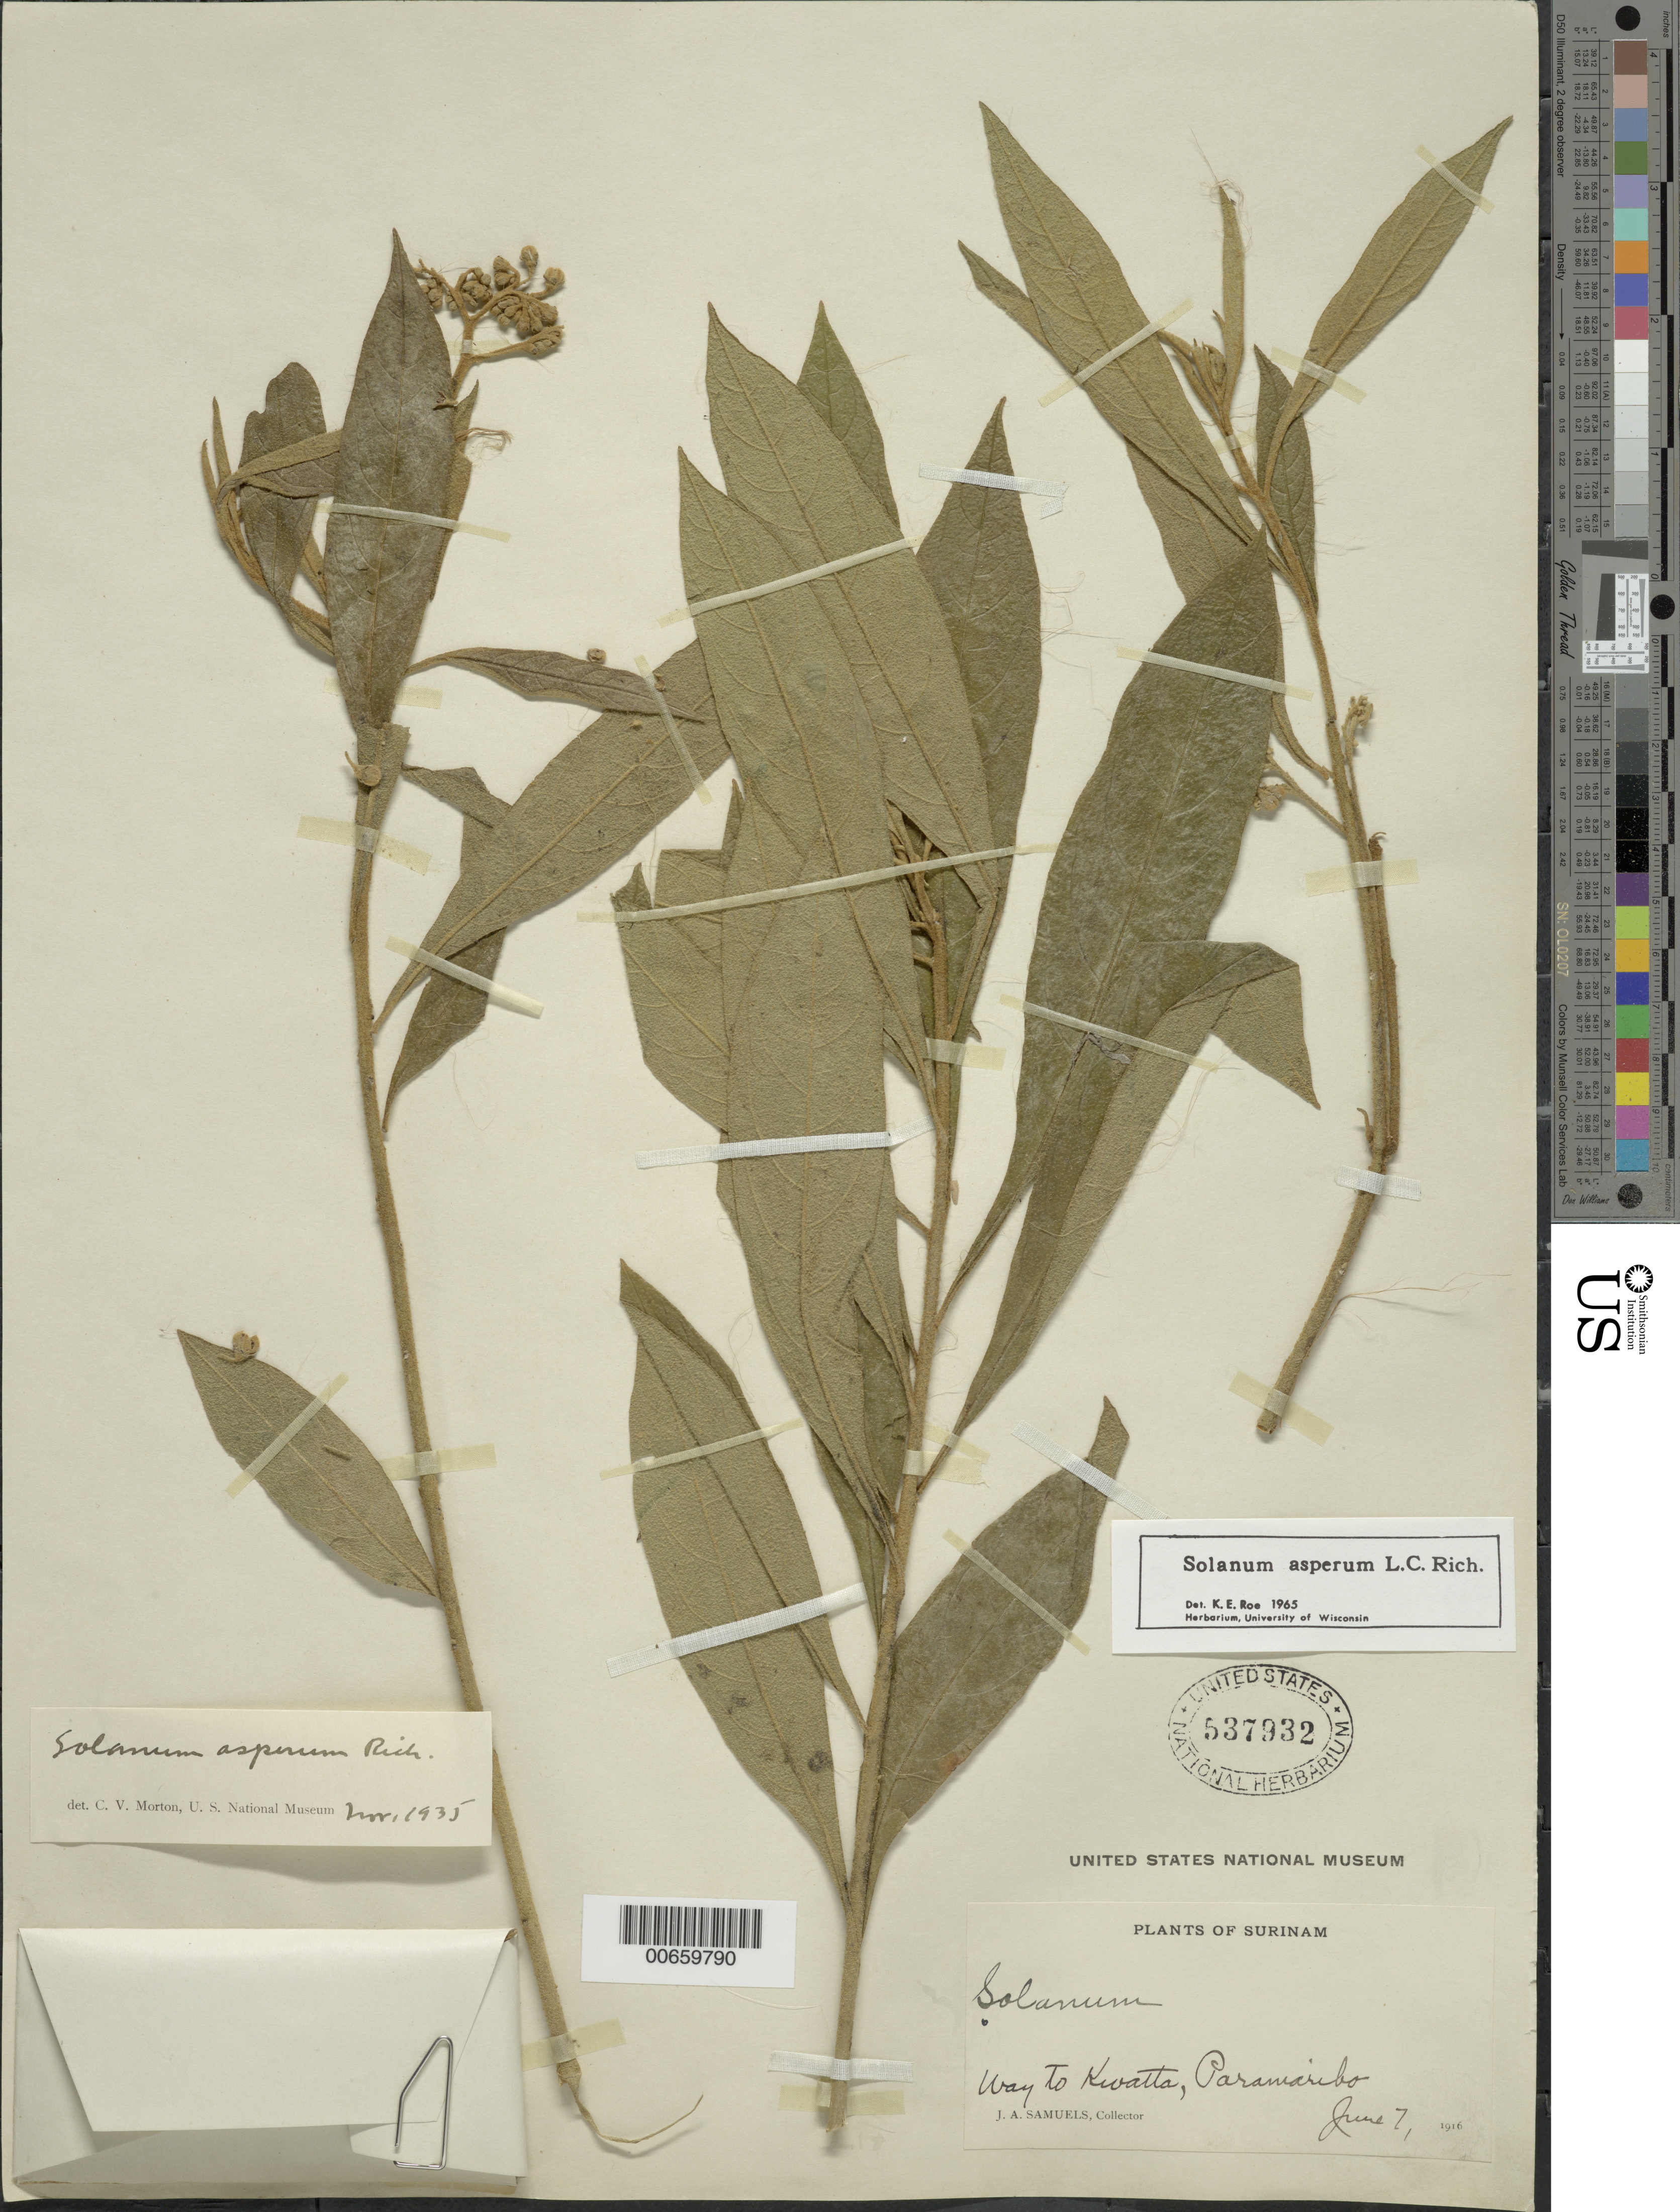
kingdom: Plantae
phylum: Tracheophyta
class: Magnoliopsida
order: Solanales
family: Solanaceae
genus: Solanum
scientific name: Solanum asperum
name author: Rich.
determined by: Roe, K. E.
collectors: J. A. Samuels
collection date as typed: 6 Jun 1916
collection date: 1916-06-06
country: Suriname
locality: Paramaribo, Kwatta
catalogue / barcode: US 537932